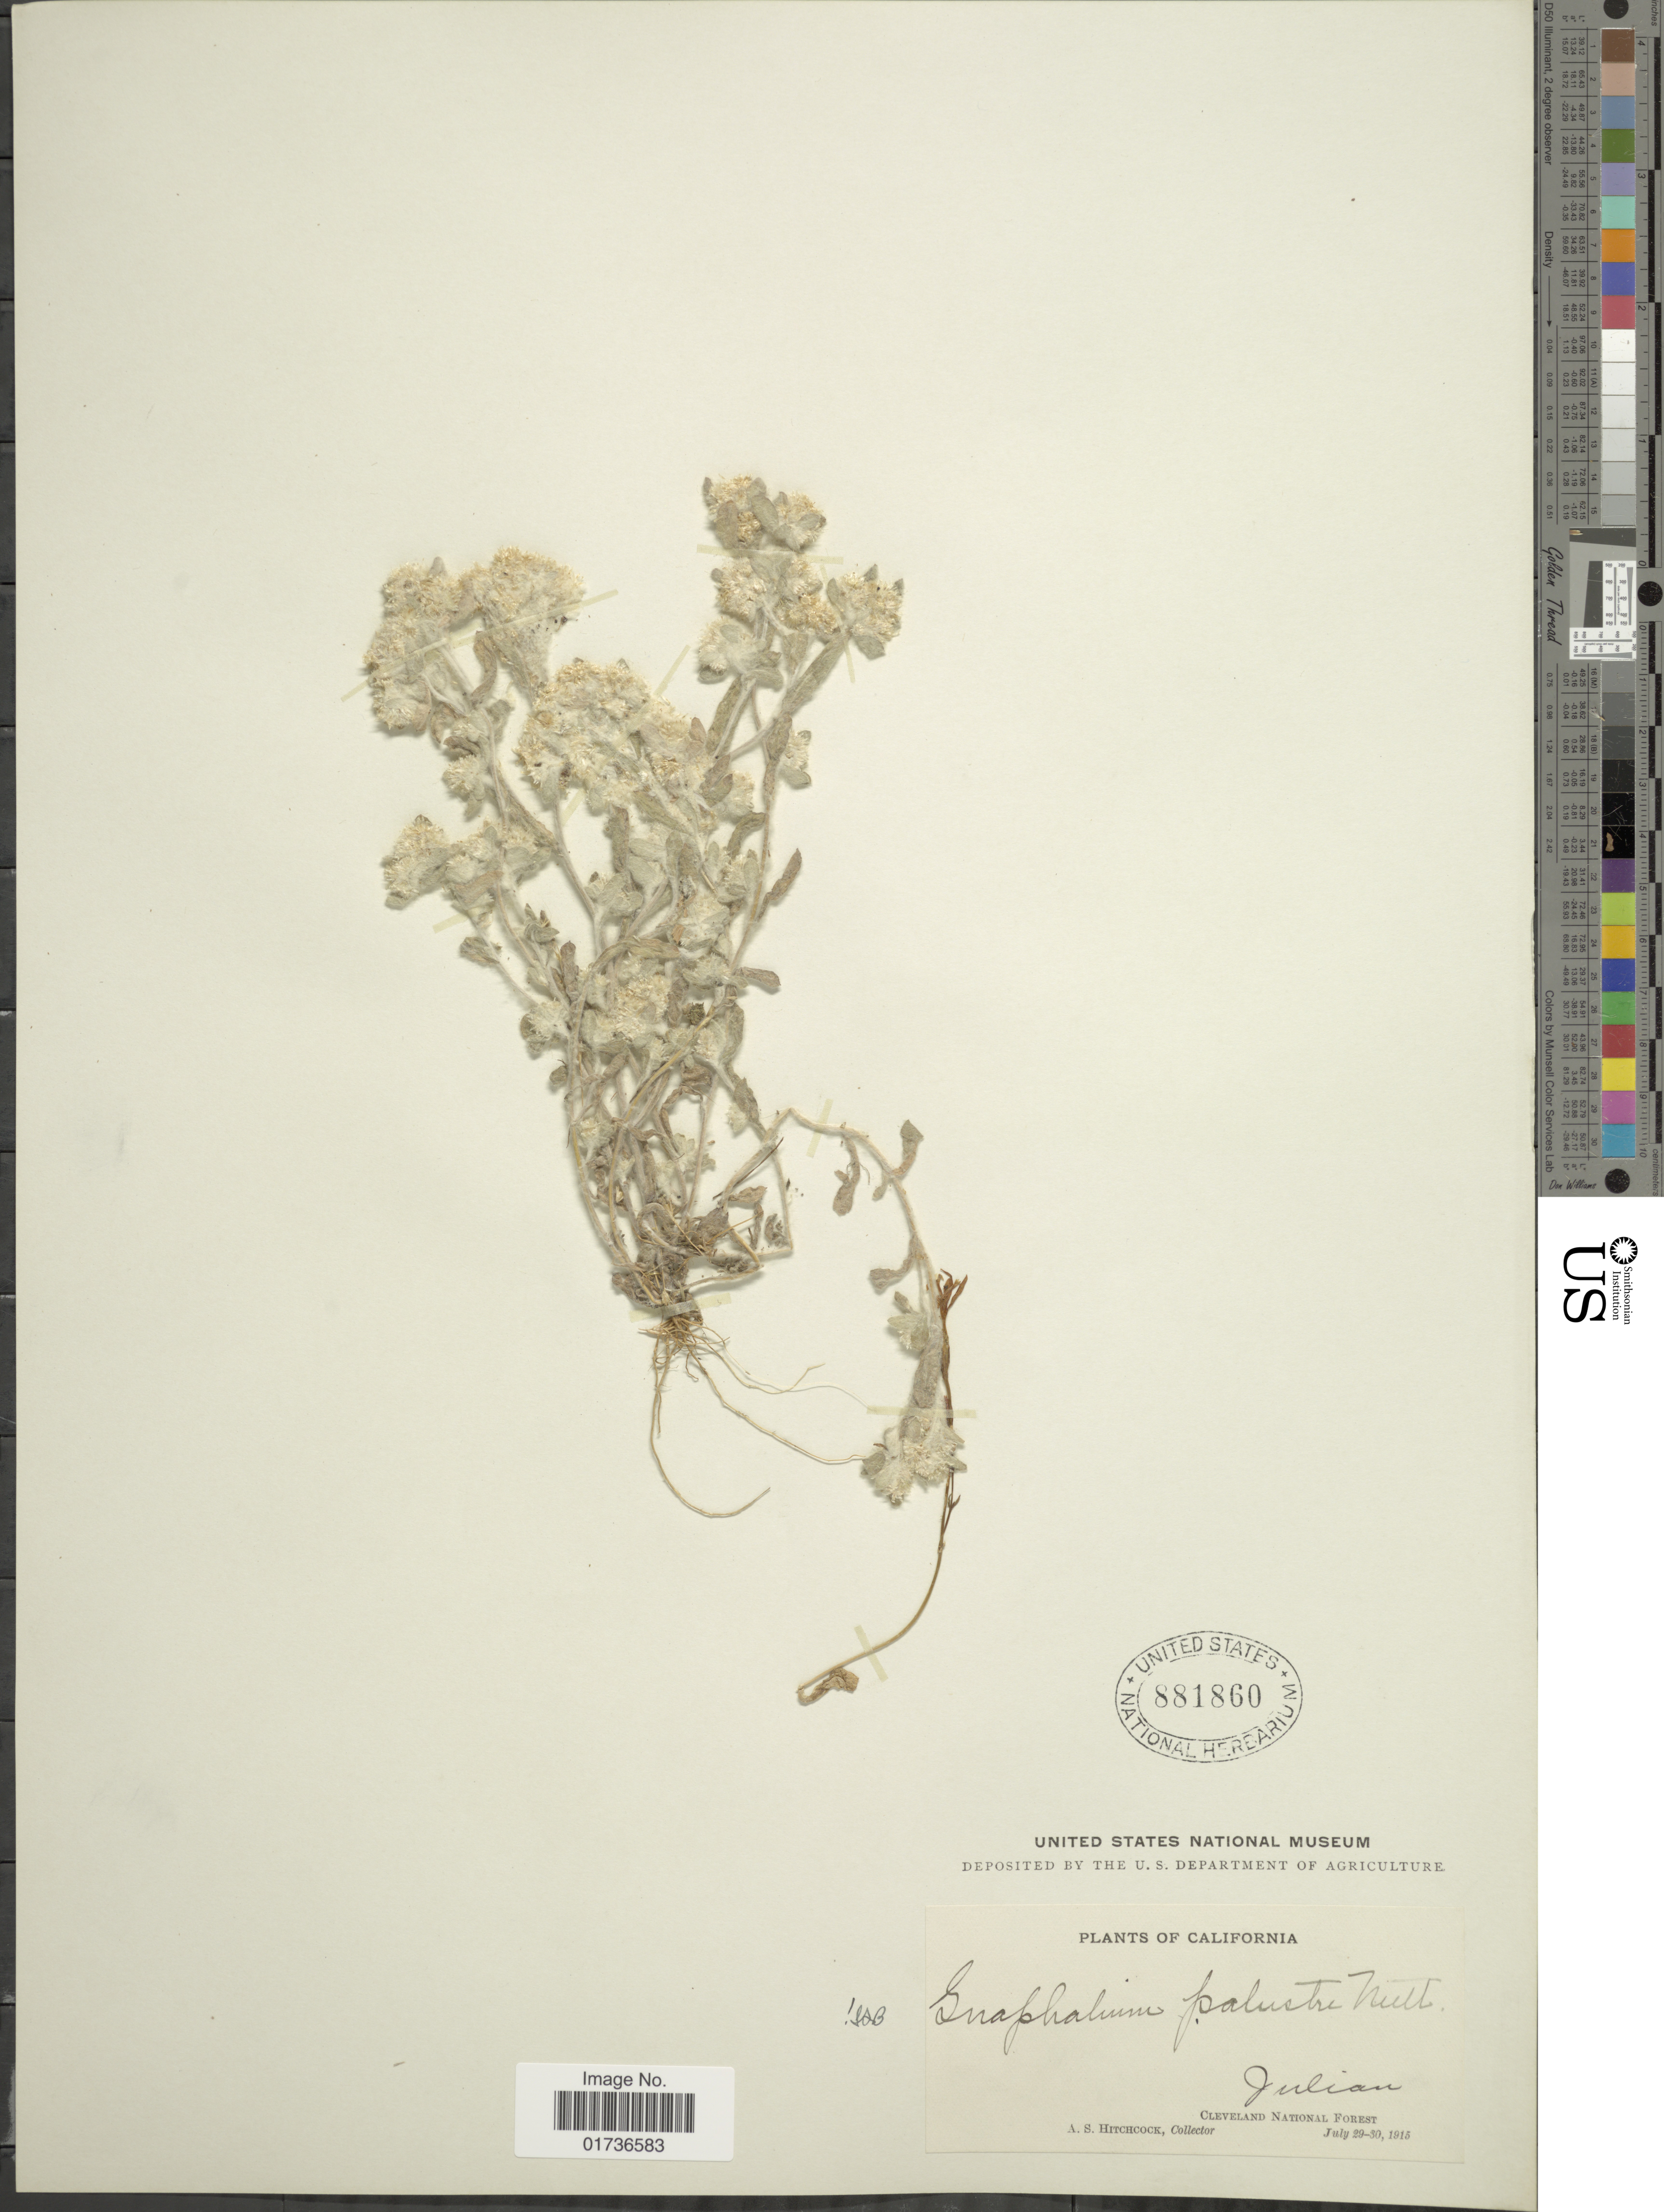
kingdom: Plantae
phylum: Tracheophyta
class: Magnoliopsida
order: Asterales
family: Asteraceae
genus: Gnaphalium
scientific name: Gnaphalium palustre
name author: Nutt.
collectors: A. S. Hitchcock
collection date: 1915-07-29/1915-07-30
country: United States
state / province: California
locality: Julian, Cleveland National Forest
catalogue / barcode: US 881860